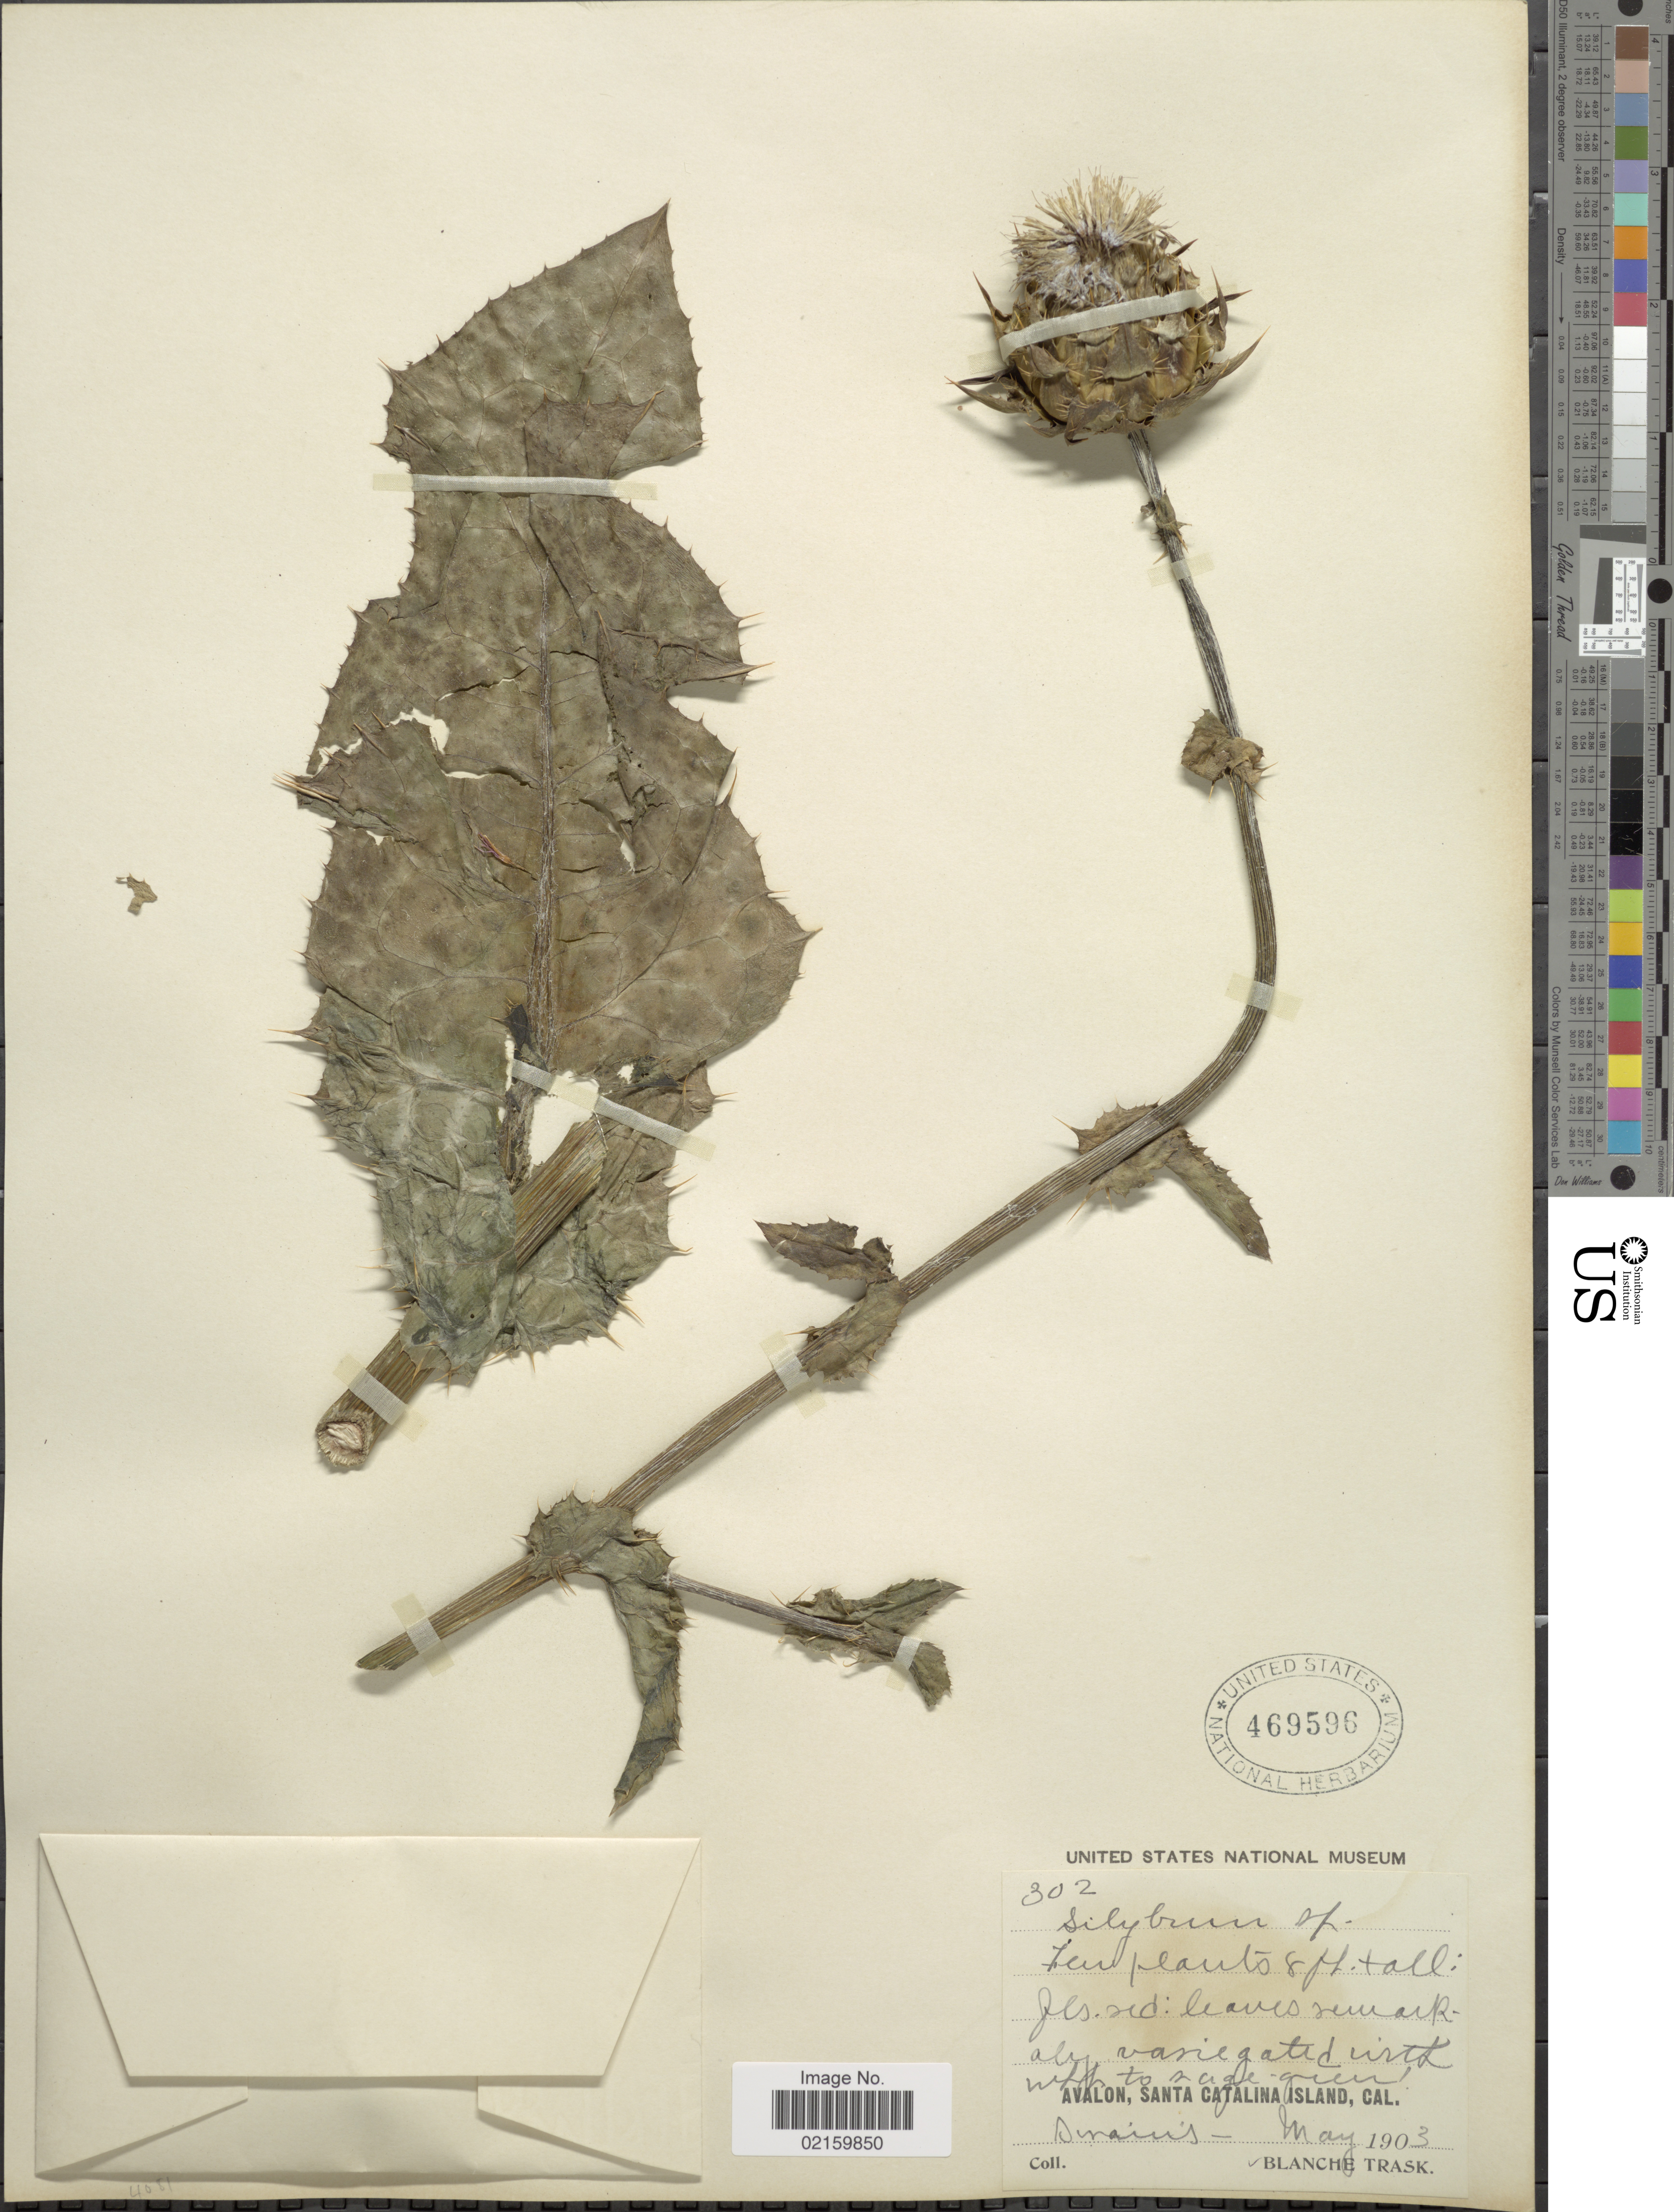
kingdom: Plantae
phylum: Tracheophyta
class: Magnoliopsida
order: Asterales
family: Asteraceae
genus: Silybum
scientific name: Silybum marianum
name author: (L.) Gaertn.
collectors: B. Trask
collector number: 302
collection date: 1903-05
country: United States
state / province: California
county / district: Los Angeles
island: Santa Catalina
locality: Avalon , Santa Catalina Island, Cal.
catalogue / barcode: US 469596